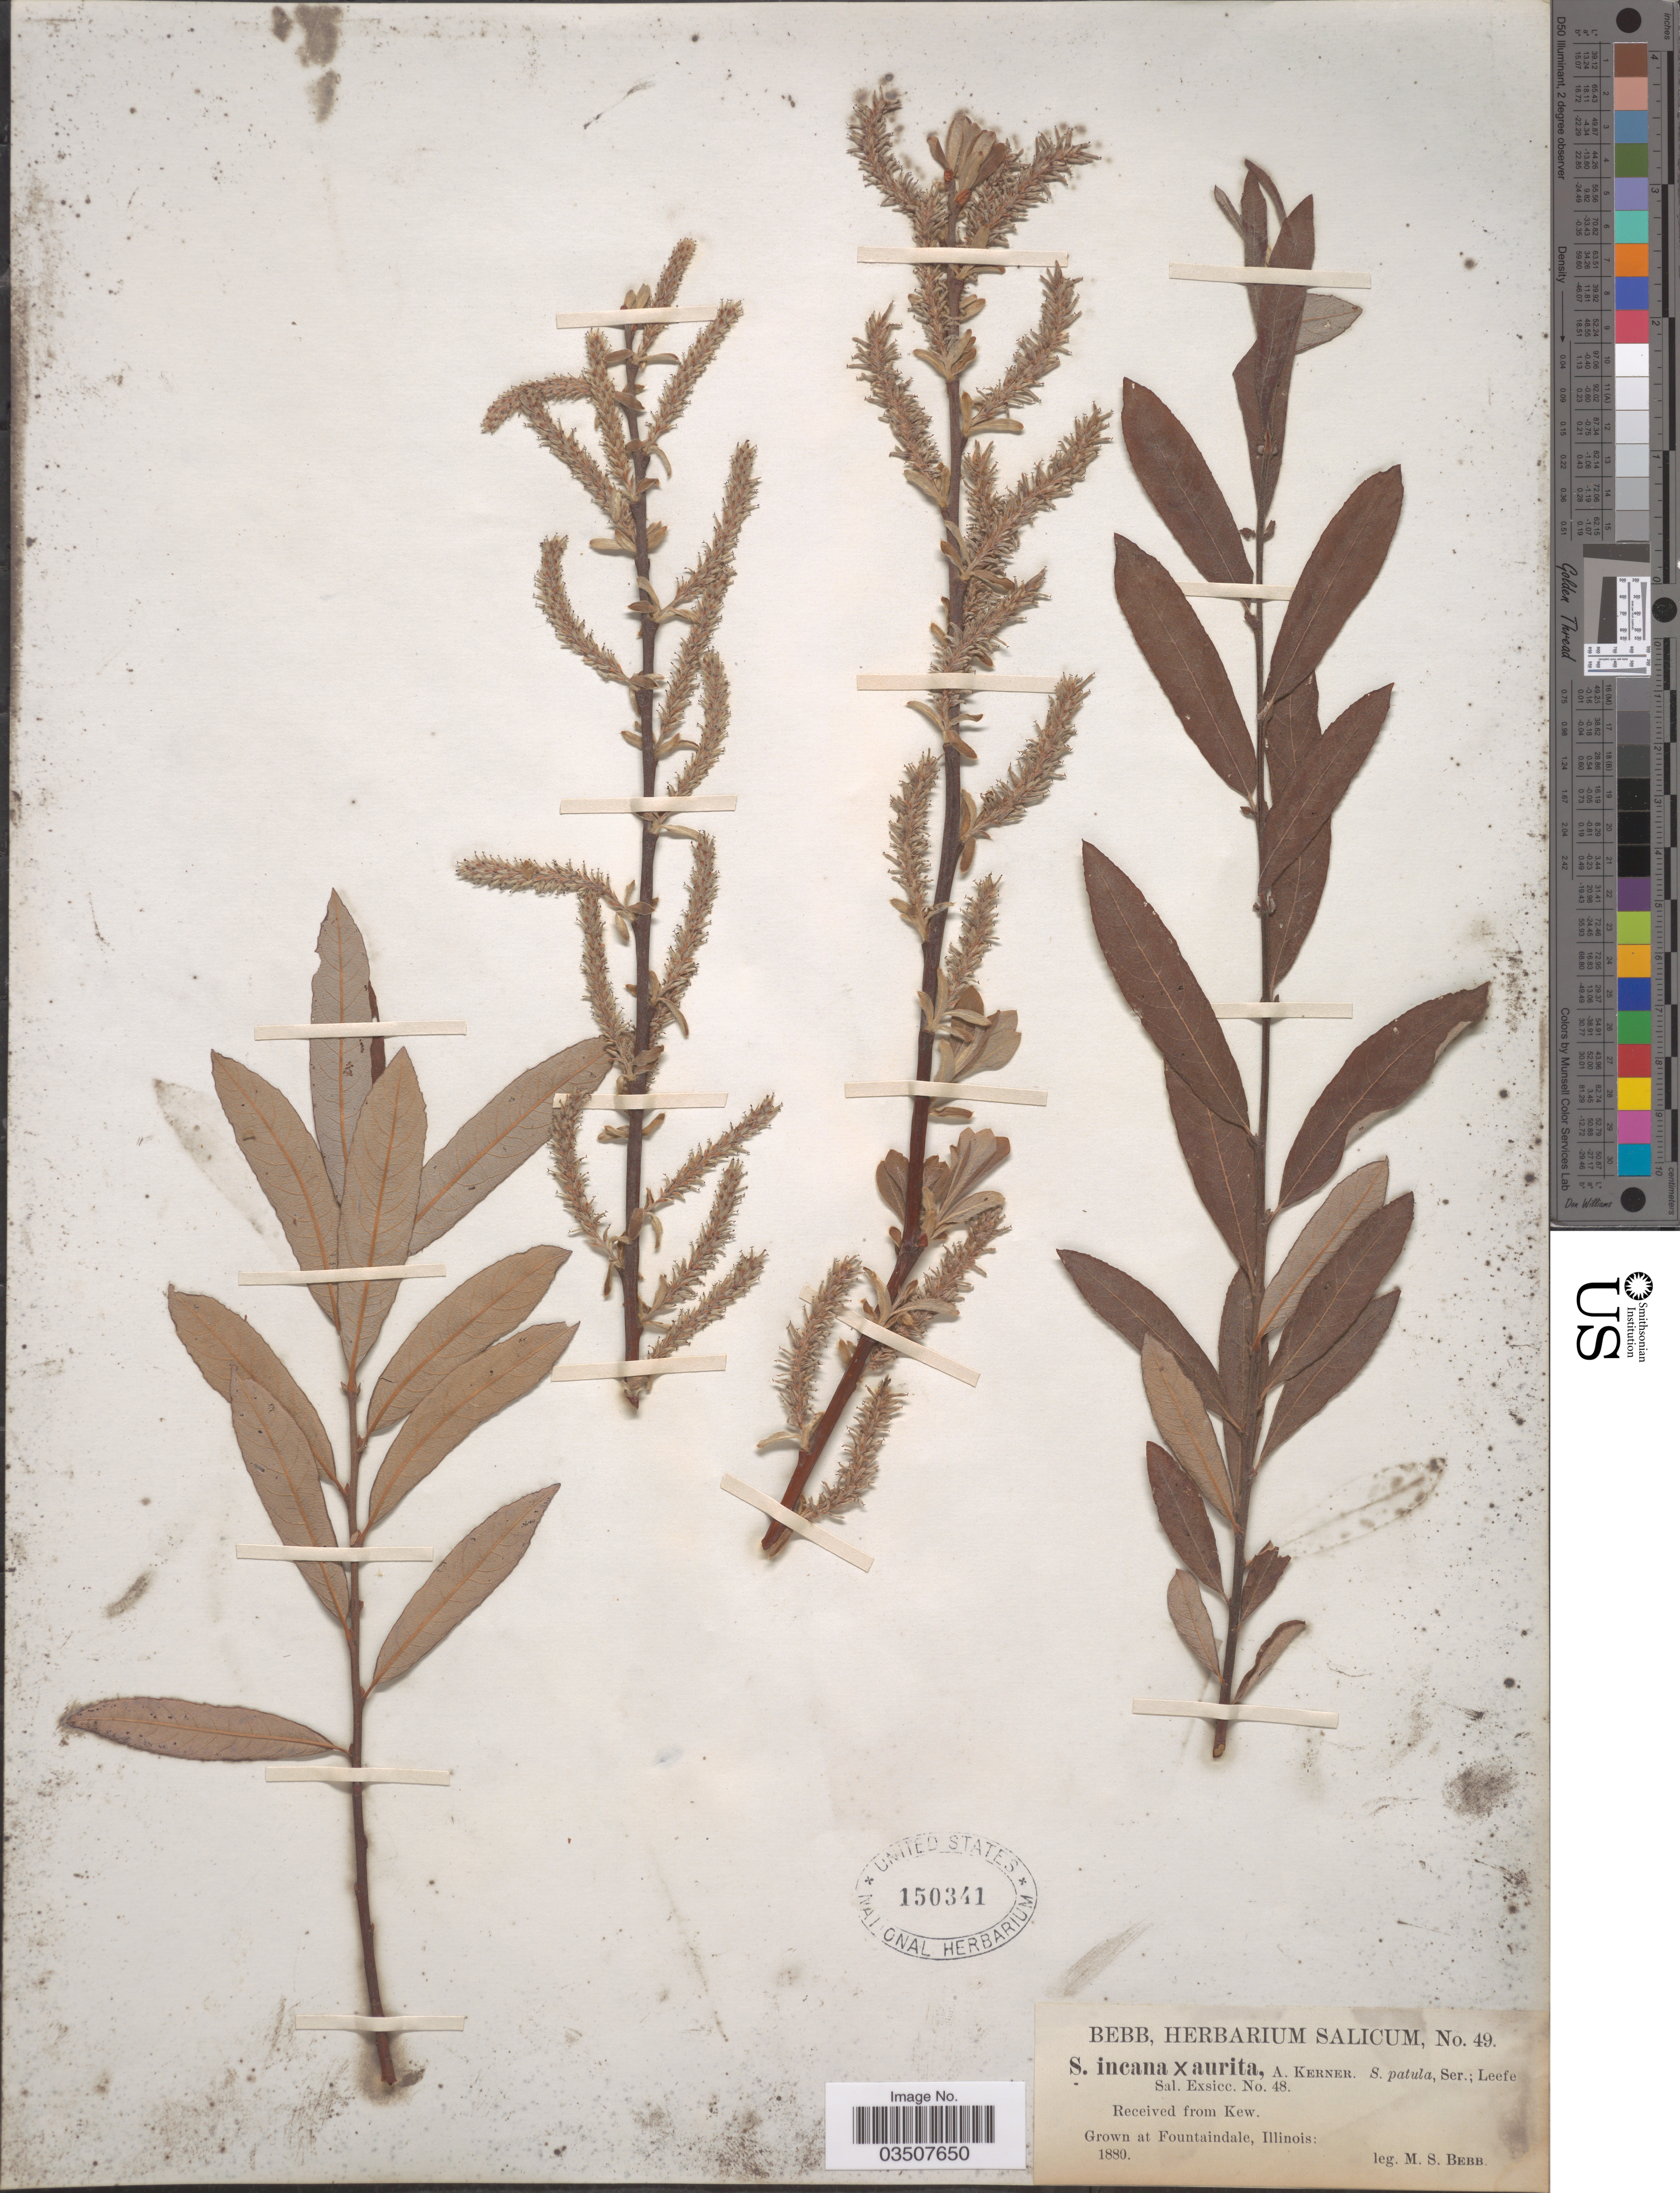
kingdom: Plantae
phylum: Tracheophyta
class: Magnoliopsida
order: Malpighiales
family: Salicaceae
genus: Salix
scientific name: Salix incana x S. aurita L.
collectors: M. Bebb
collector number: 49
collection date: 1880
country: United States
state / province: Illinois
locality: Grown at Fountaindale.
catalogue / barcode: US 150341